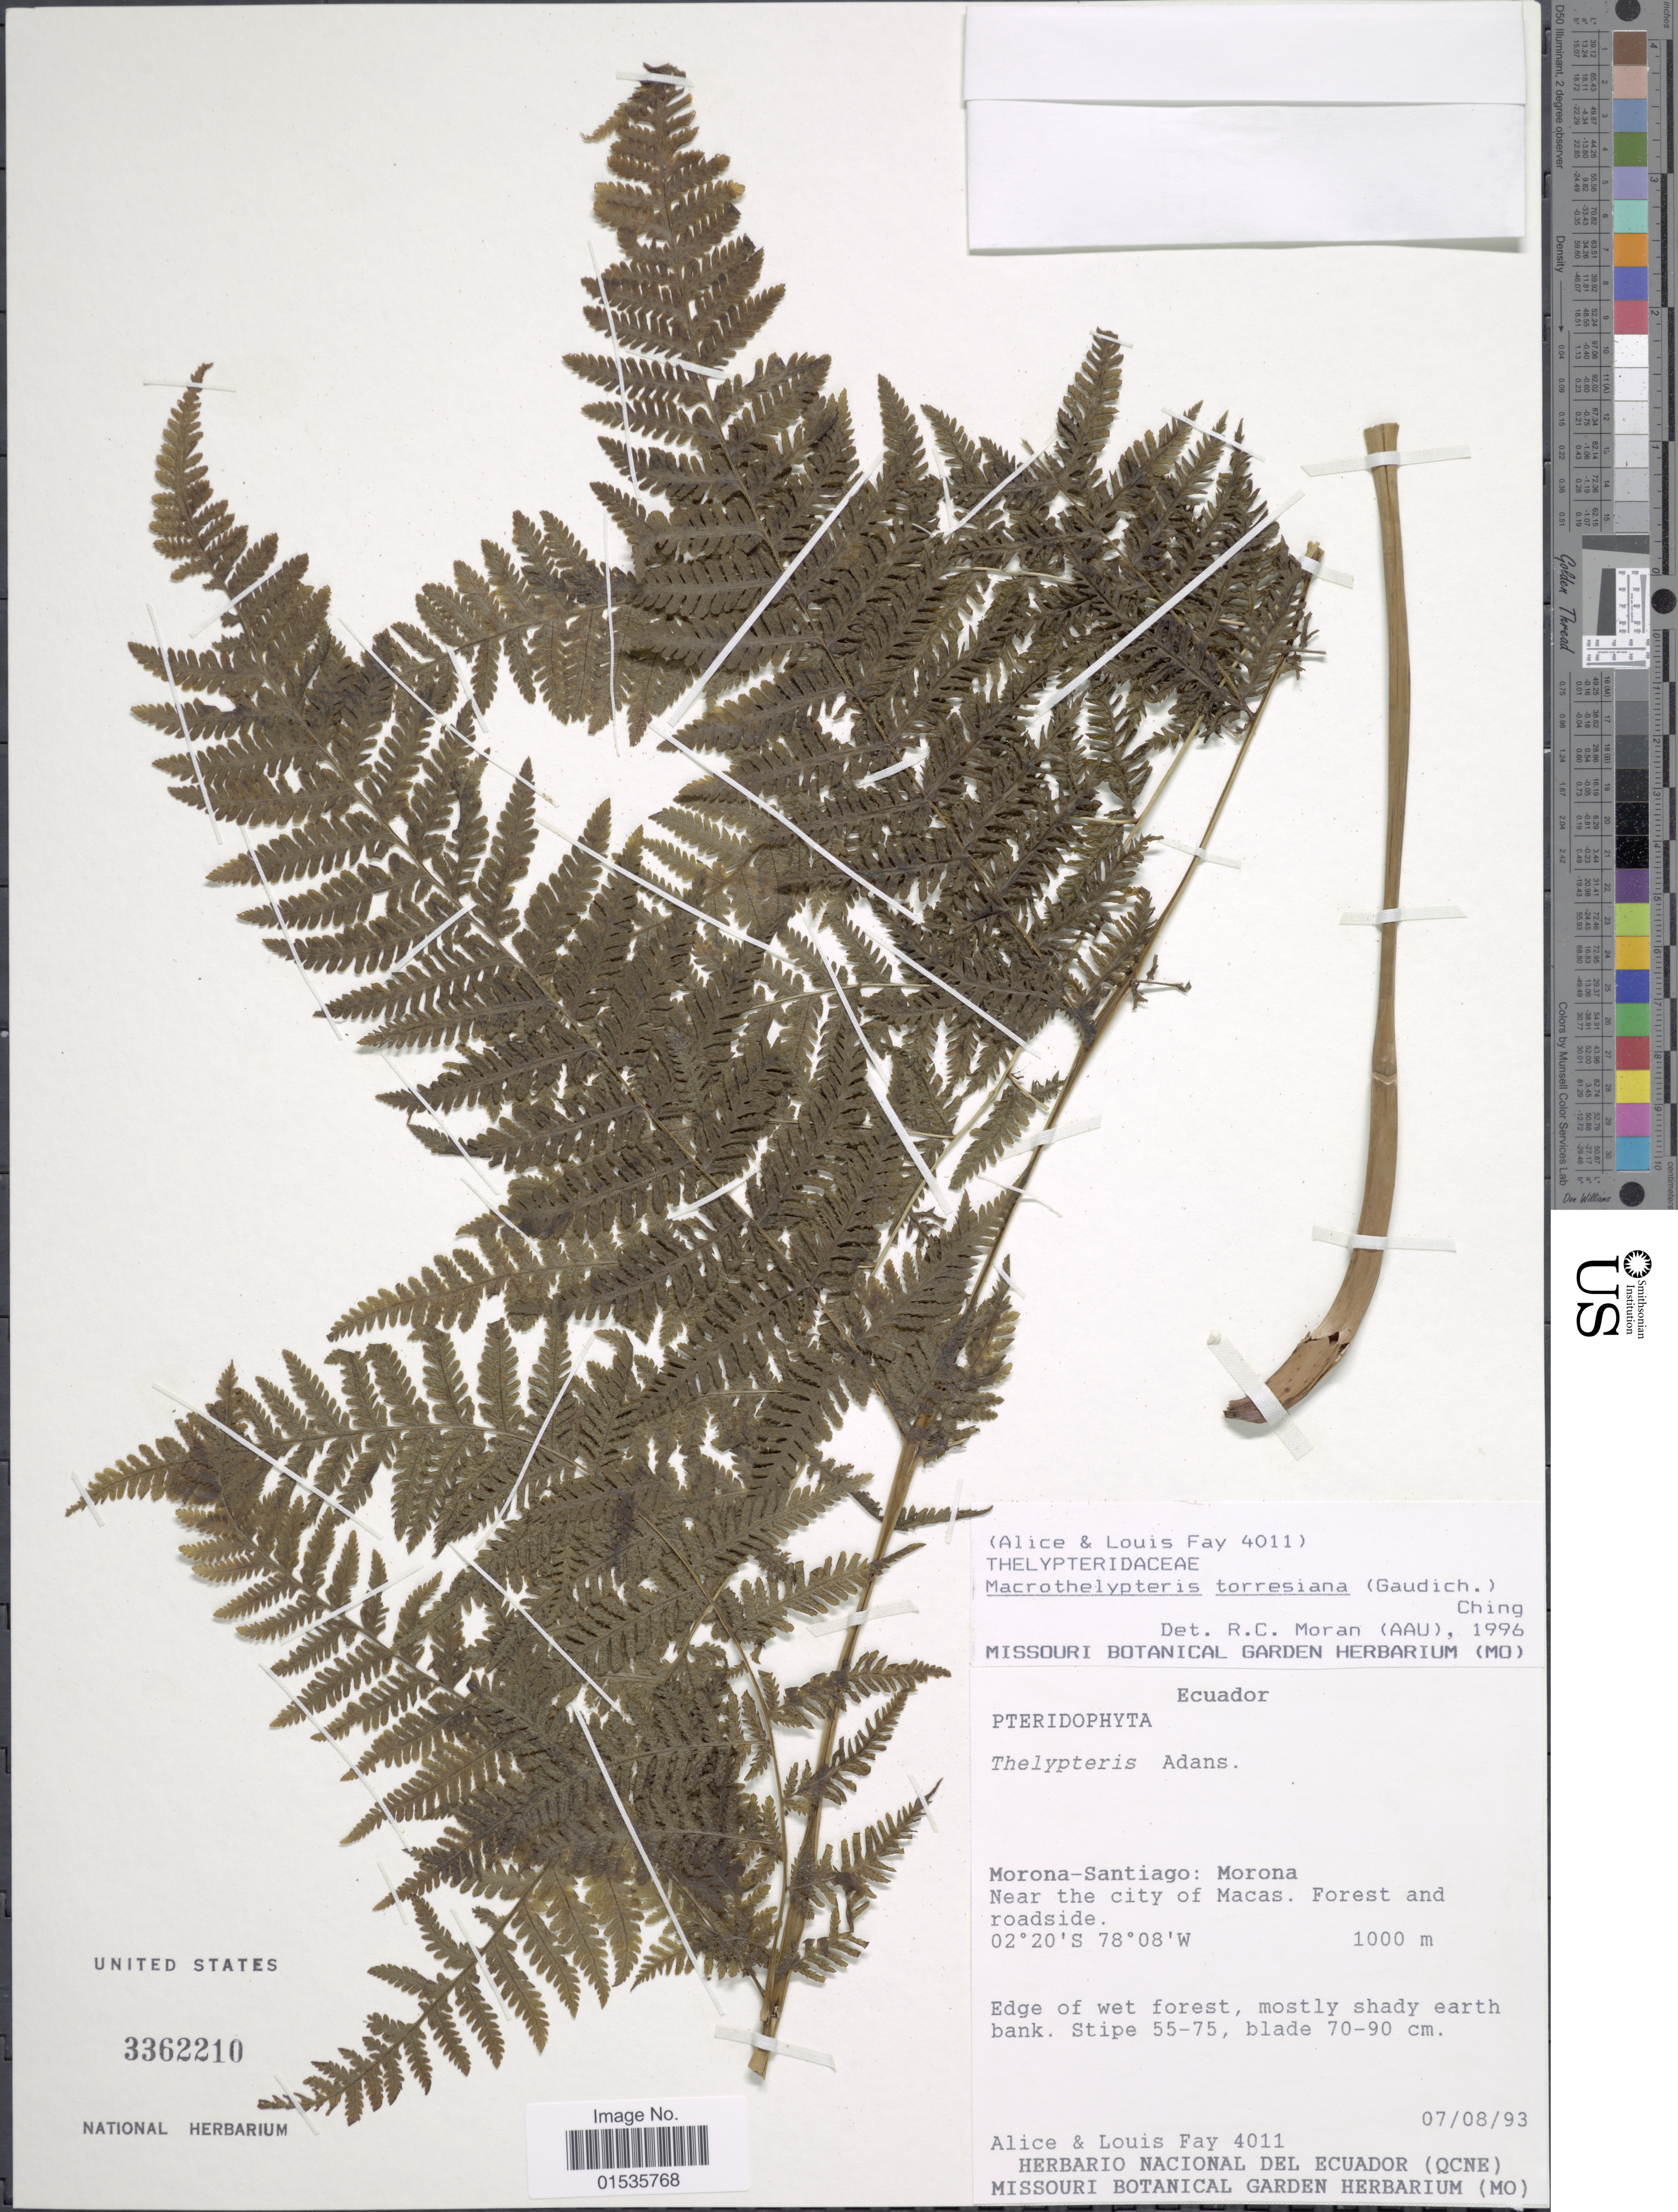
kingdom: Plantae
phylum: Tracheophyta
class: Polypodiopsida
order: Polypodiales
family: Thelypteridaceae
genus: Macrothelypteris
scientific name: Macrothelypteris torresiana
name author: (Gaudich.) Ching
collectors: A. Fay & L. Fay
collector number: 4011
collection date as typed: Transcribed d/m/y: 7/8/93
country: Ecuador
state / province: Morona-Santiago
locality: Ecuador, Morona-Santiago: Morona, Near the city of Macas.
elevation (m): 1000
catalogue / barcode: US 3362210